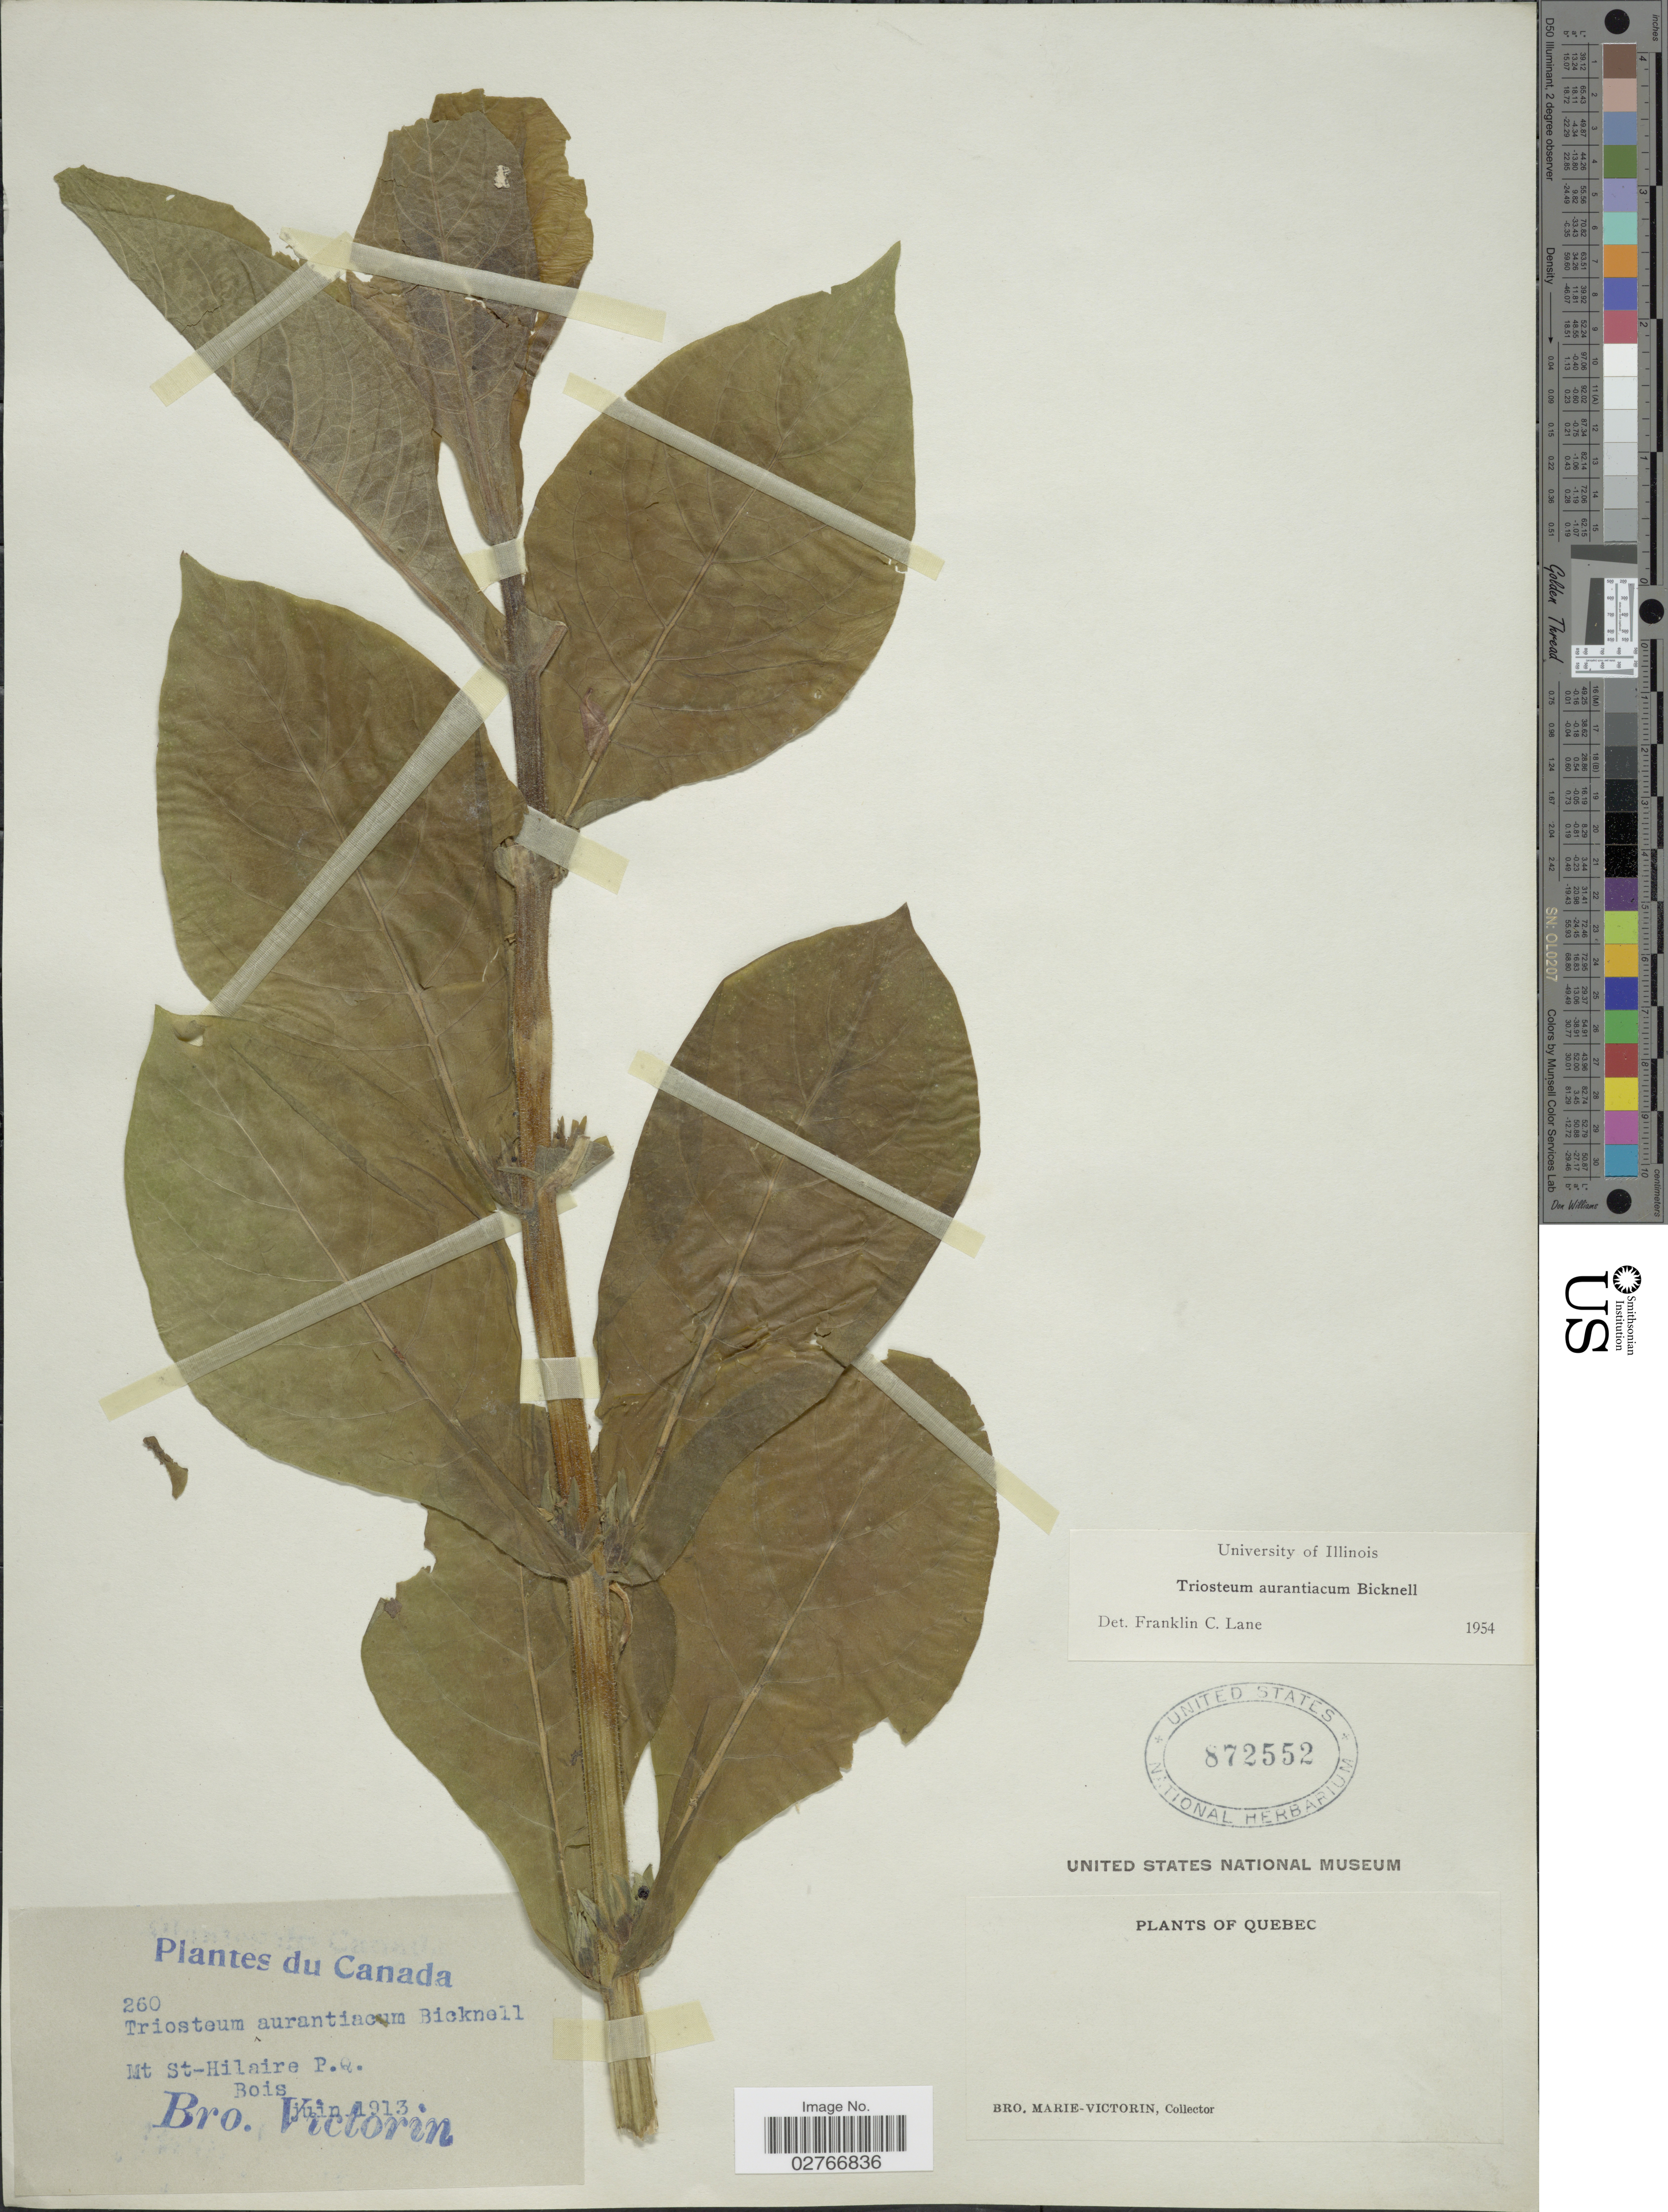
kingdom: Plantae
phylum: Tracheophyta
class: Magnoliopsida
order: Dipsacales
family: Caprifoliaceae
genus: Triosteum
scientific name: Triosteum aurantiacum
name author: E.P. Bicknell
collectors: Fr. Marie-Victorin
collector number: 260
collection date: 1913-06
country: Canada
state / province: Quebec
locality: Mt St-Hilaire P.Q.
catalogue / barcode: US 872552